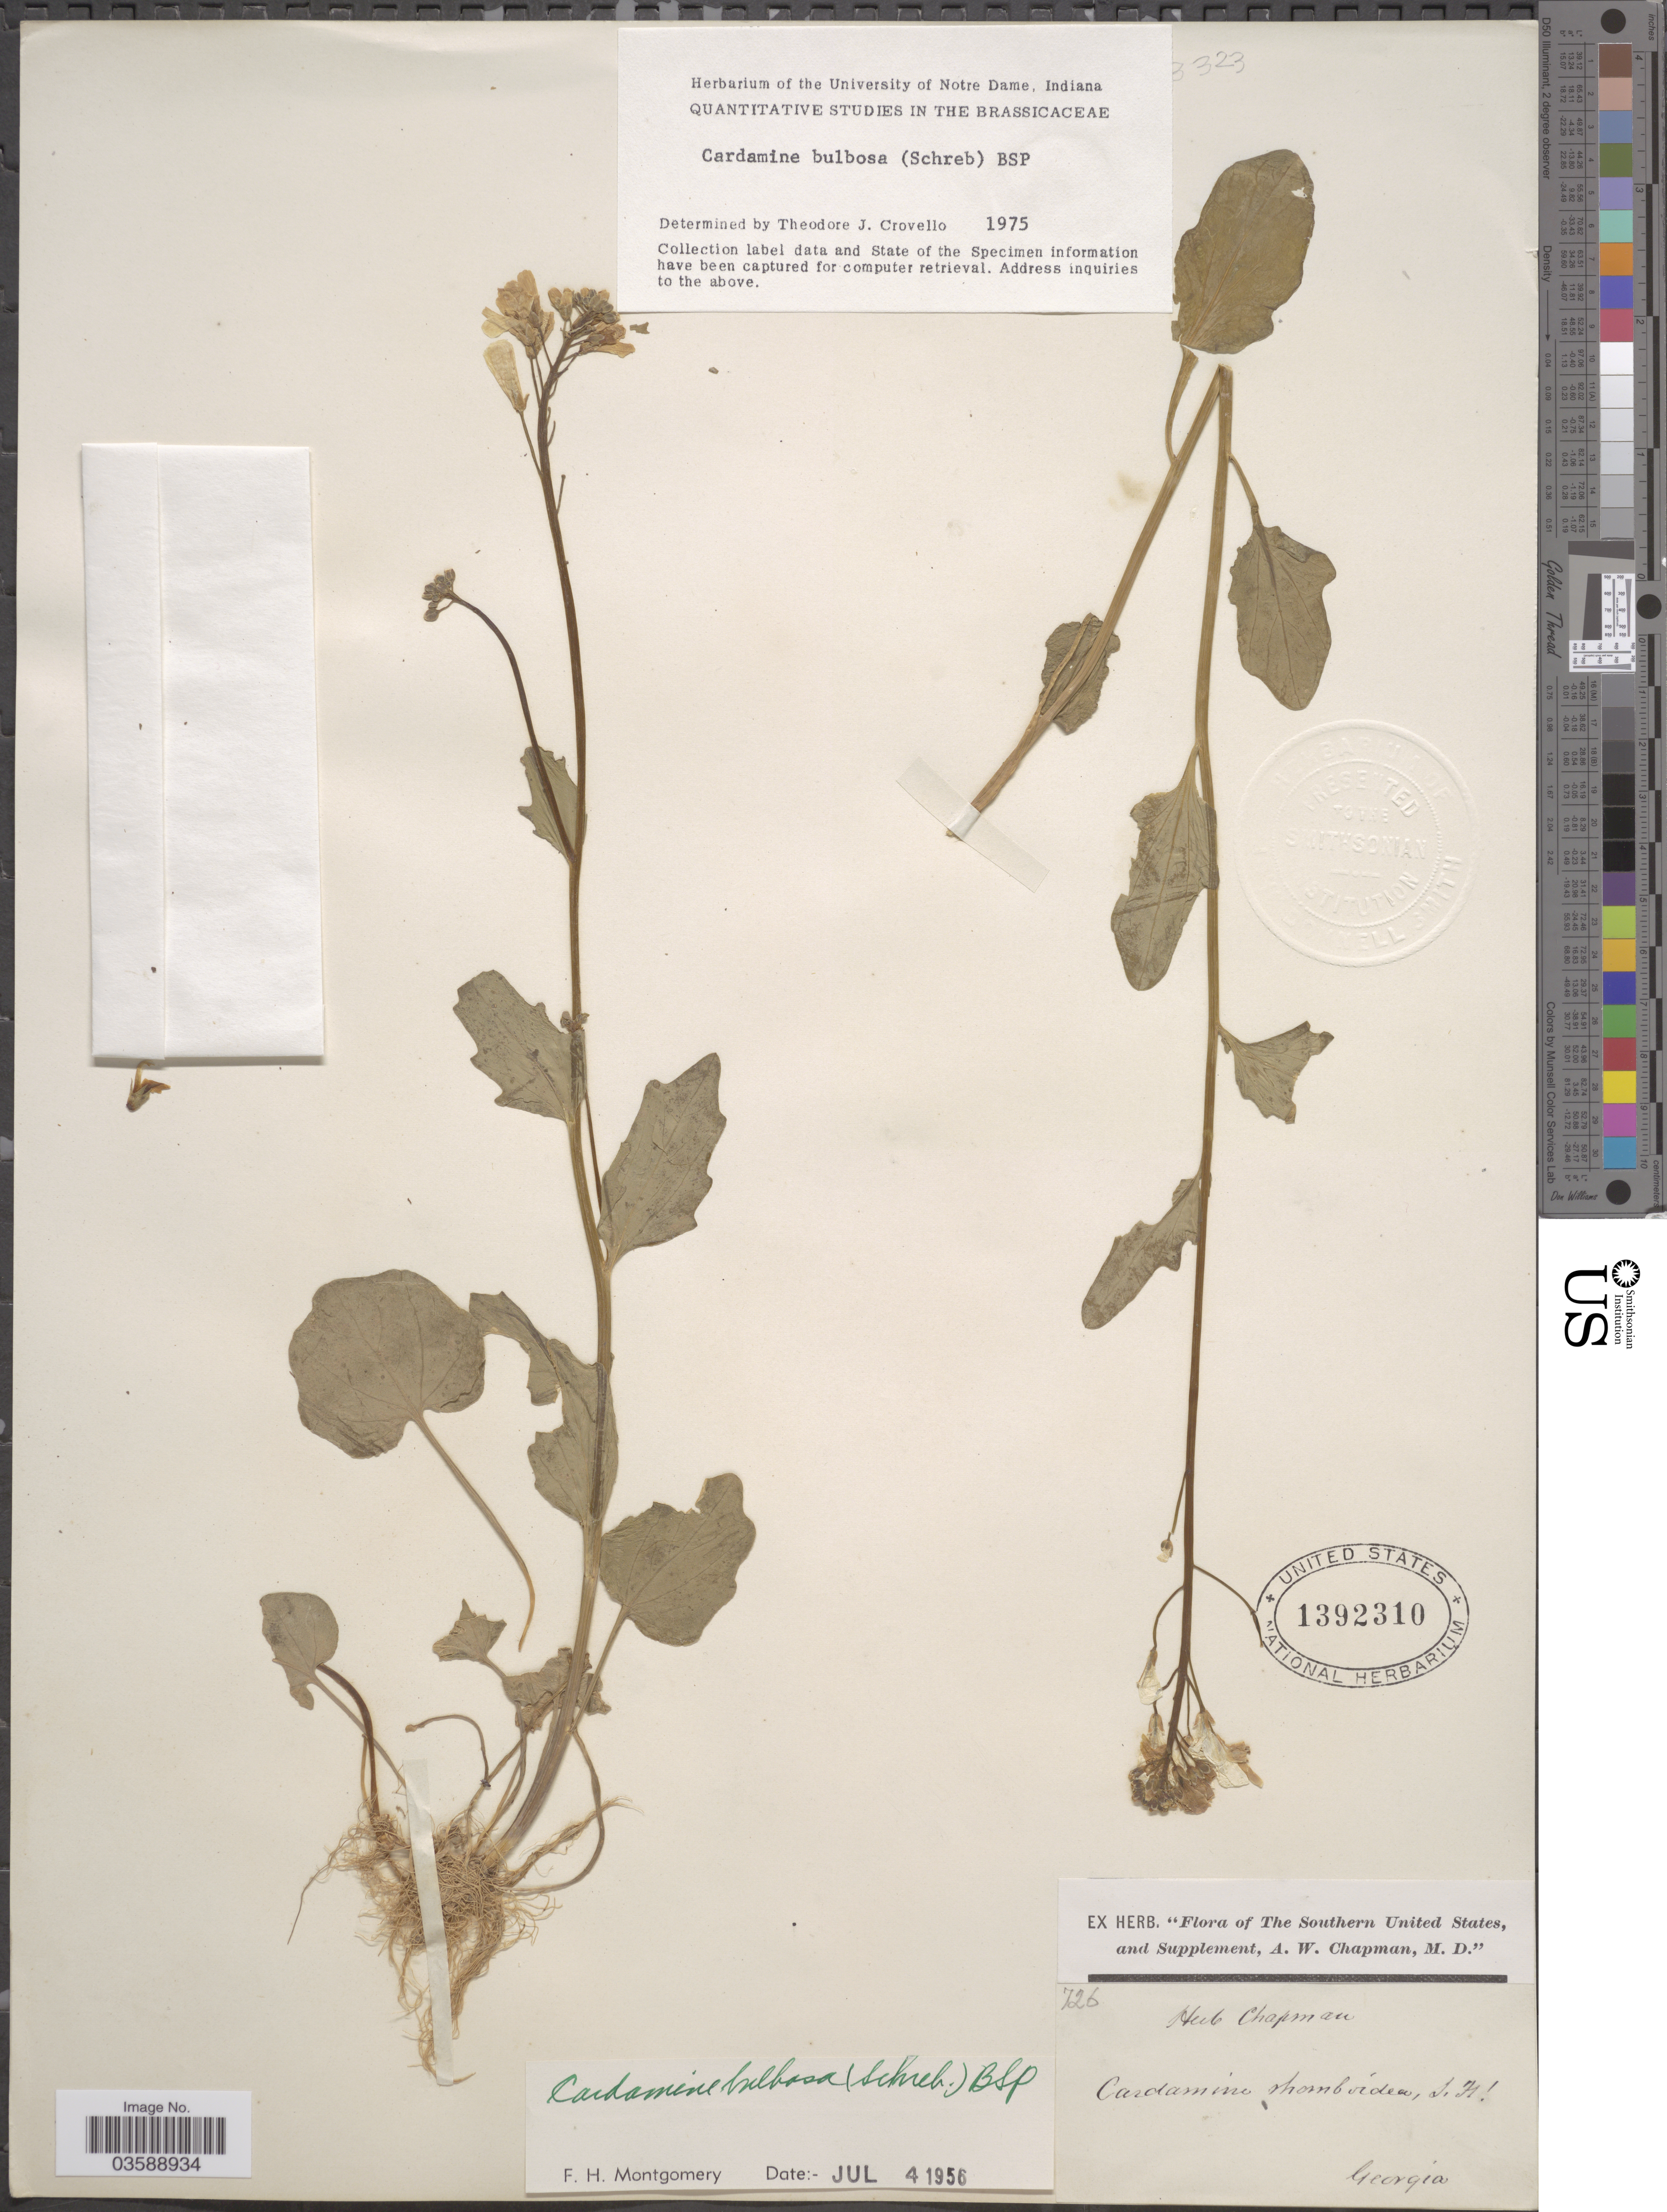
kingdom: Plantae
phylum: Tracheophyta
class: Magnoliopsida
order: Brassicales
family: Brassicaceae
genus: Cardamine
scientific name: Cardamine bulbosa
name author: (Schreb. ex Muhl.) Britton et al.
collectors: ex herb. A.W. Chapman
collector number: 726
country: United States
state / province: Georgia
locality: Southern United States.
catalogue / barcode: US 1392310